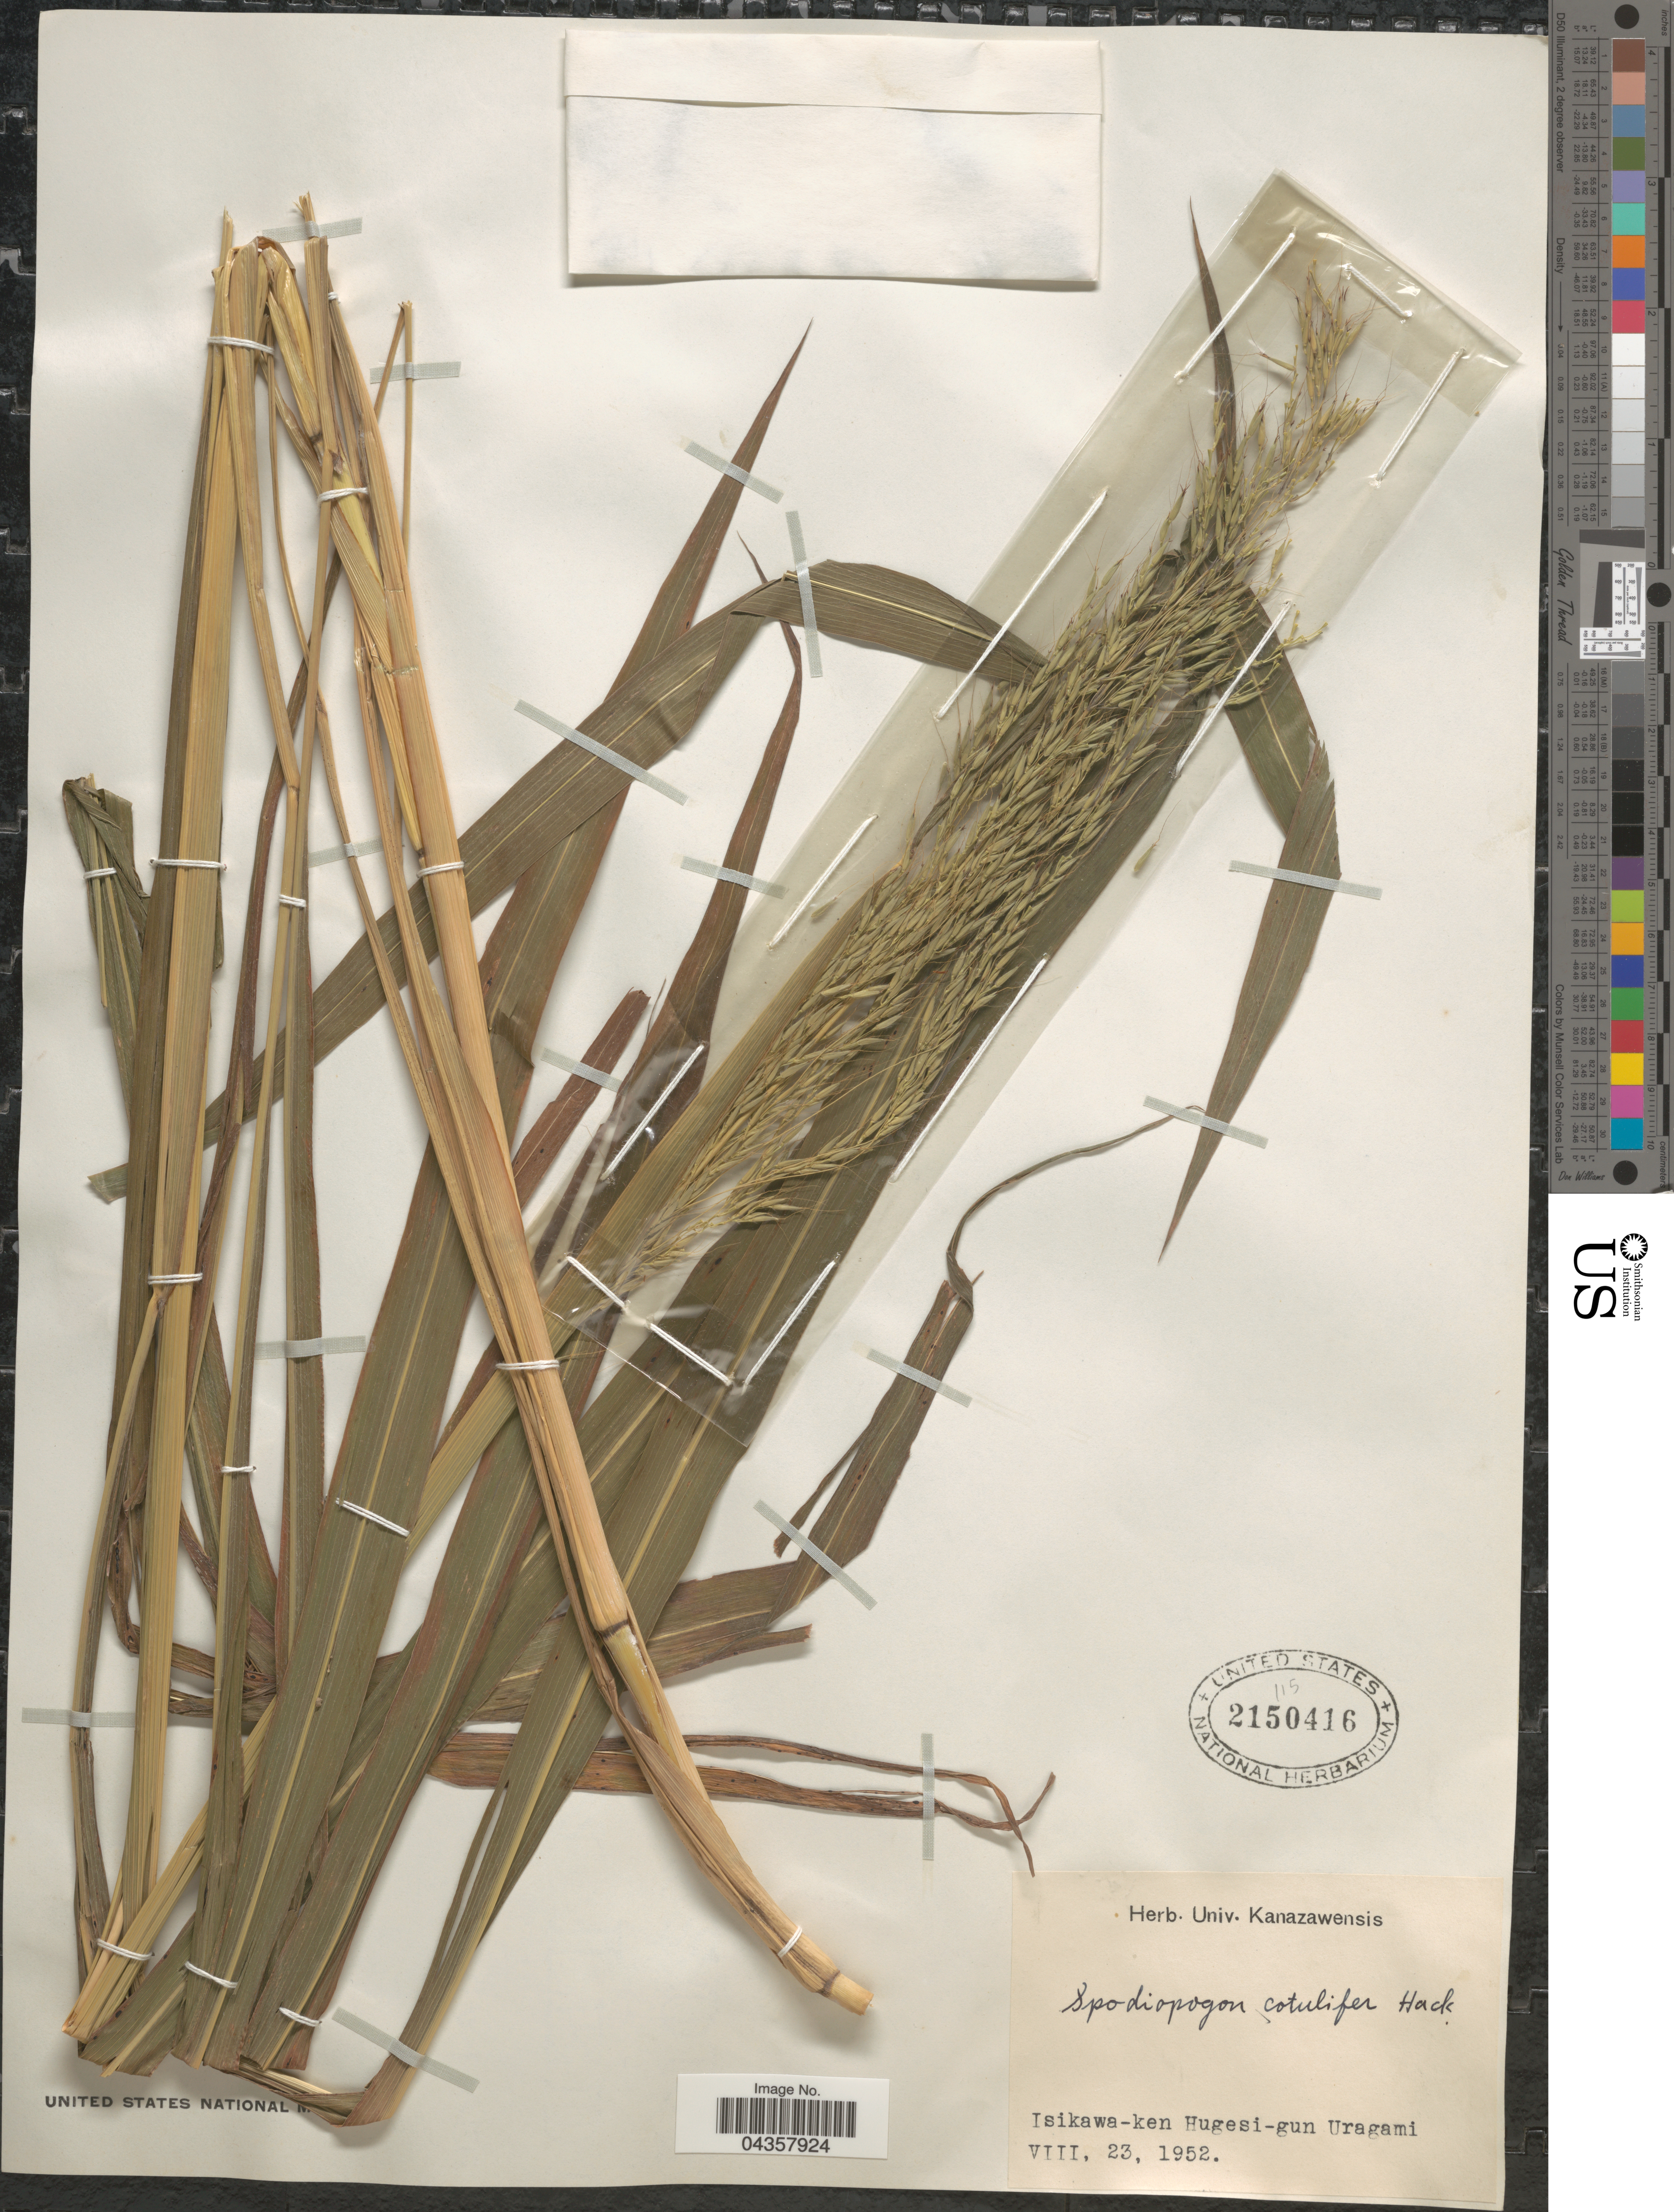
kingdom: Plantae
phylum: Tracheophyta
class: Liliopsida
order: Poales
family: Poaceae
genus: Spodiopogon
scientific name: Spodiopogon cotulifer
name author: (Thunb.) Hack.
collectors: Ex Herb. Univ. Kanazawensis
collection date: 1952-08-23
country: Japan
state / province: Isikawa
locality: Isikawa-ken Hugesi-gun Uragami.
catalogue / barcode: US 2150416